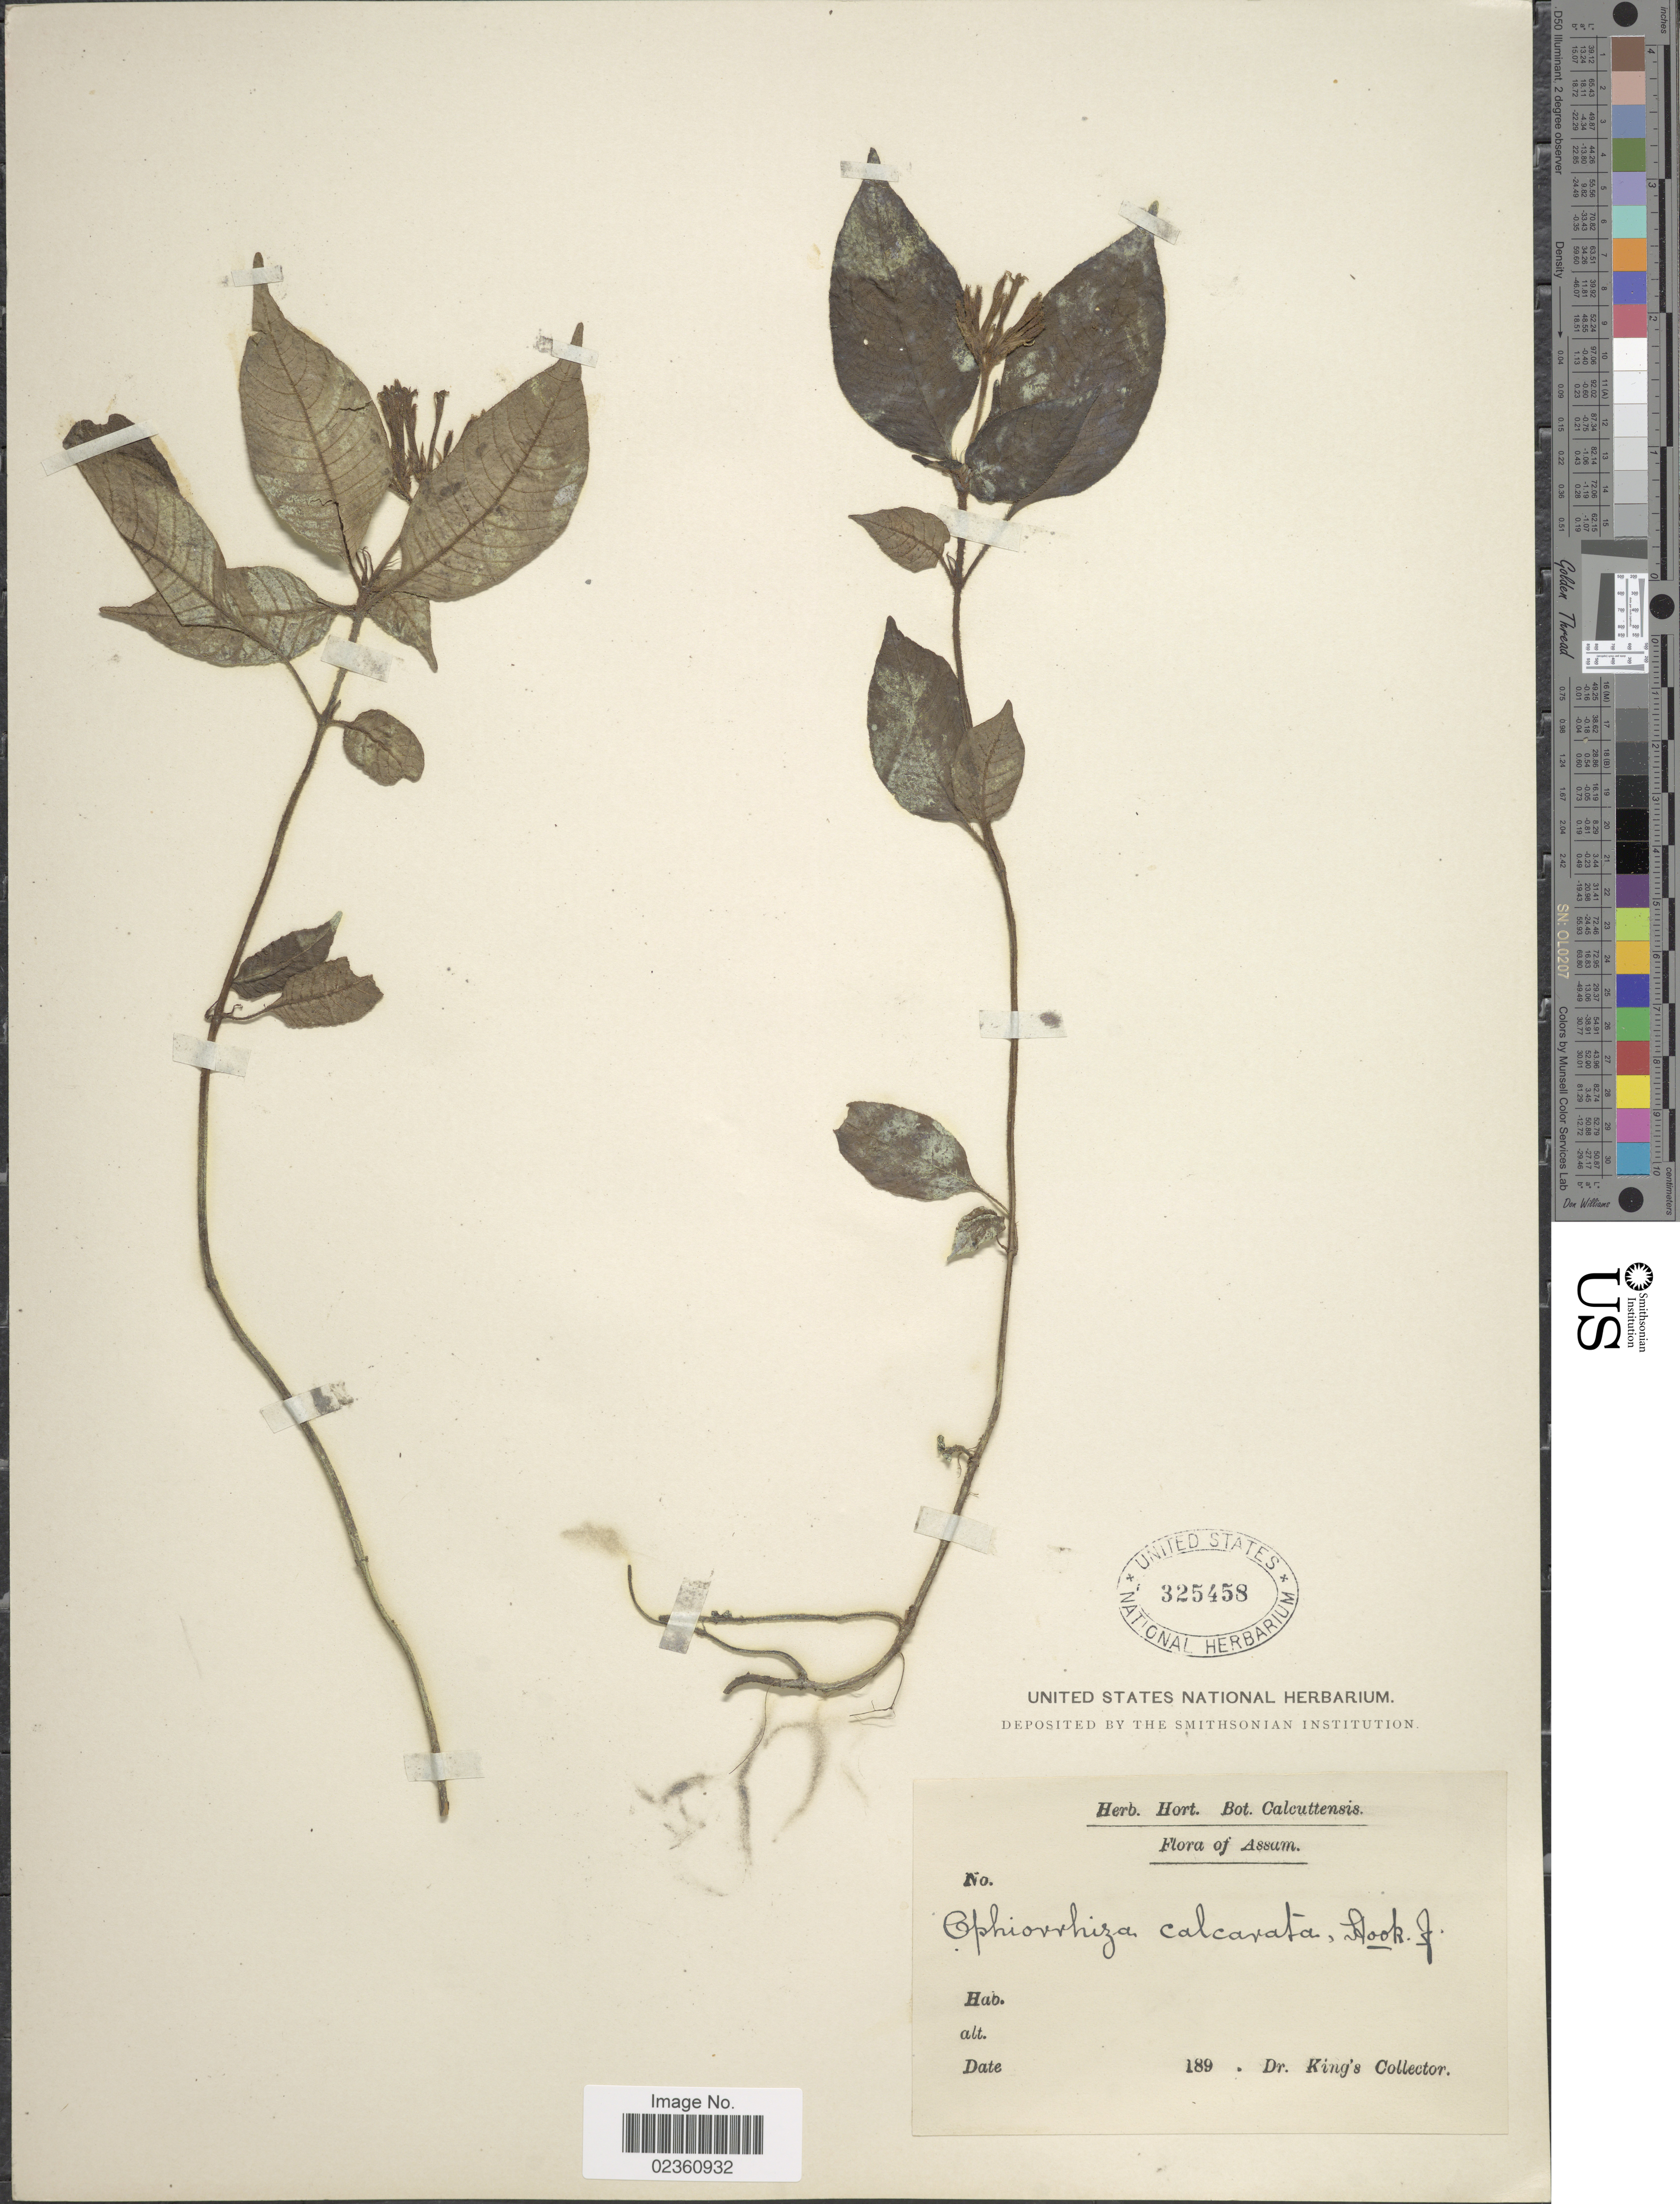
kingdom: Plantae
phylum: Tracheophyta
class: Magnoliopsida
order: Gentianales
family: Rubiaceae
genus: Ophiorrhiza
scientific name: Ophiorrhiza calcarata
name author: Hook. f.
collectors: Dr. King's collector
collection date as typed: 189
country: India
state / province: Assam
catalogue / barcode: US 325458